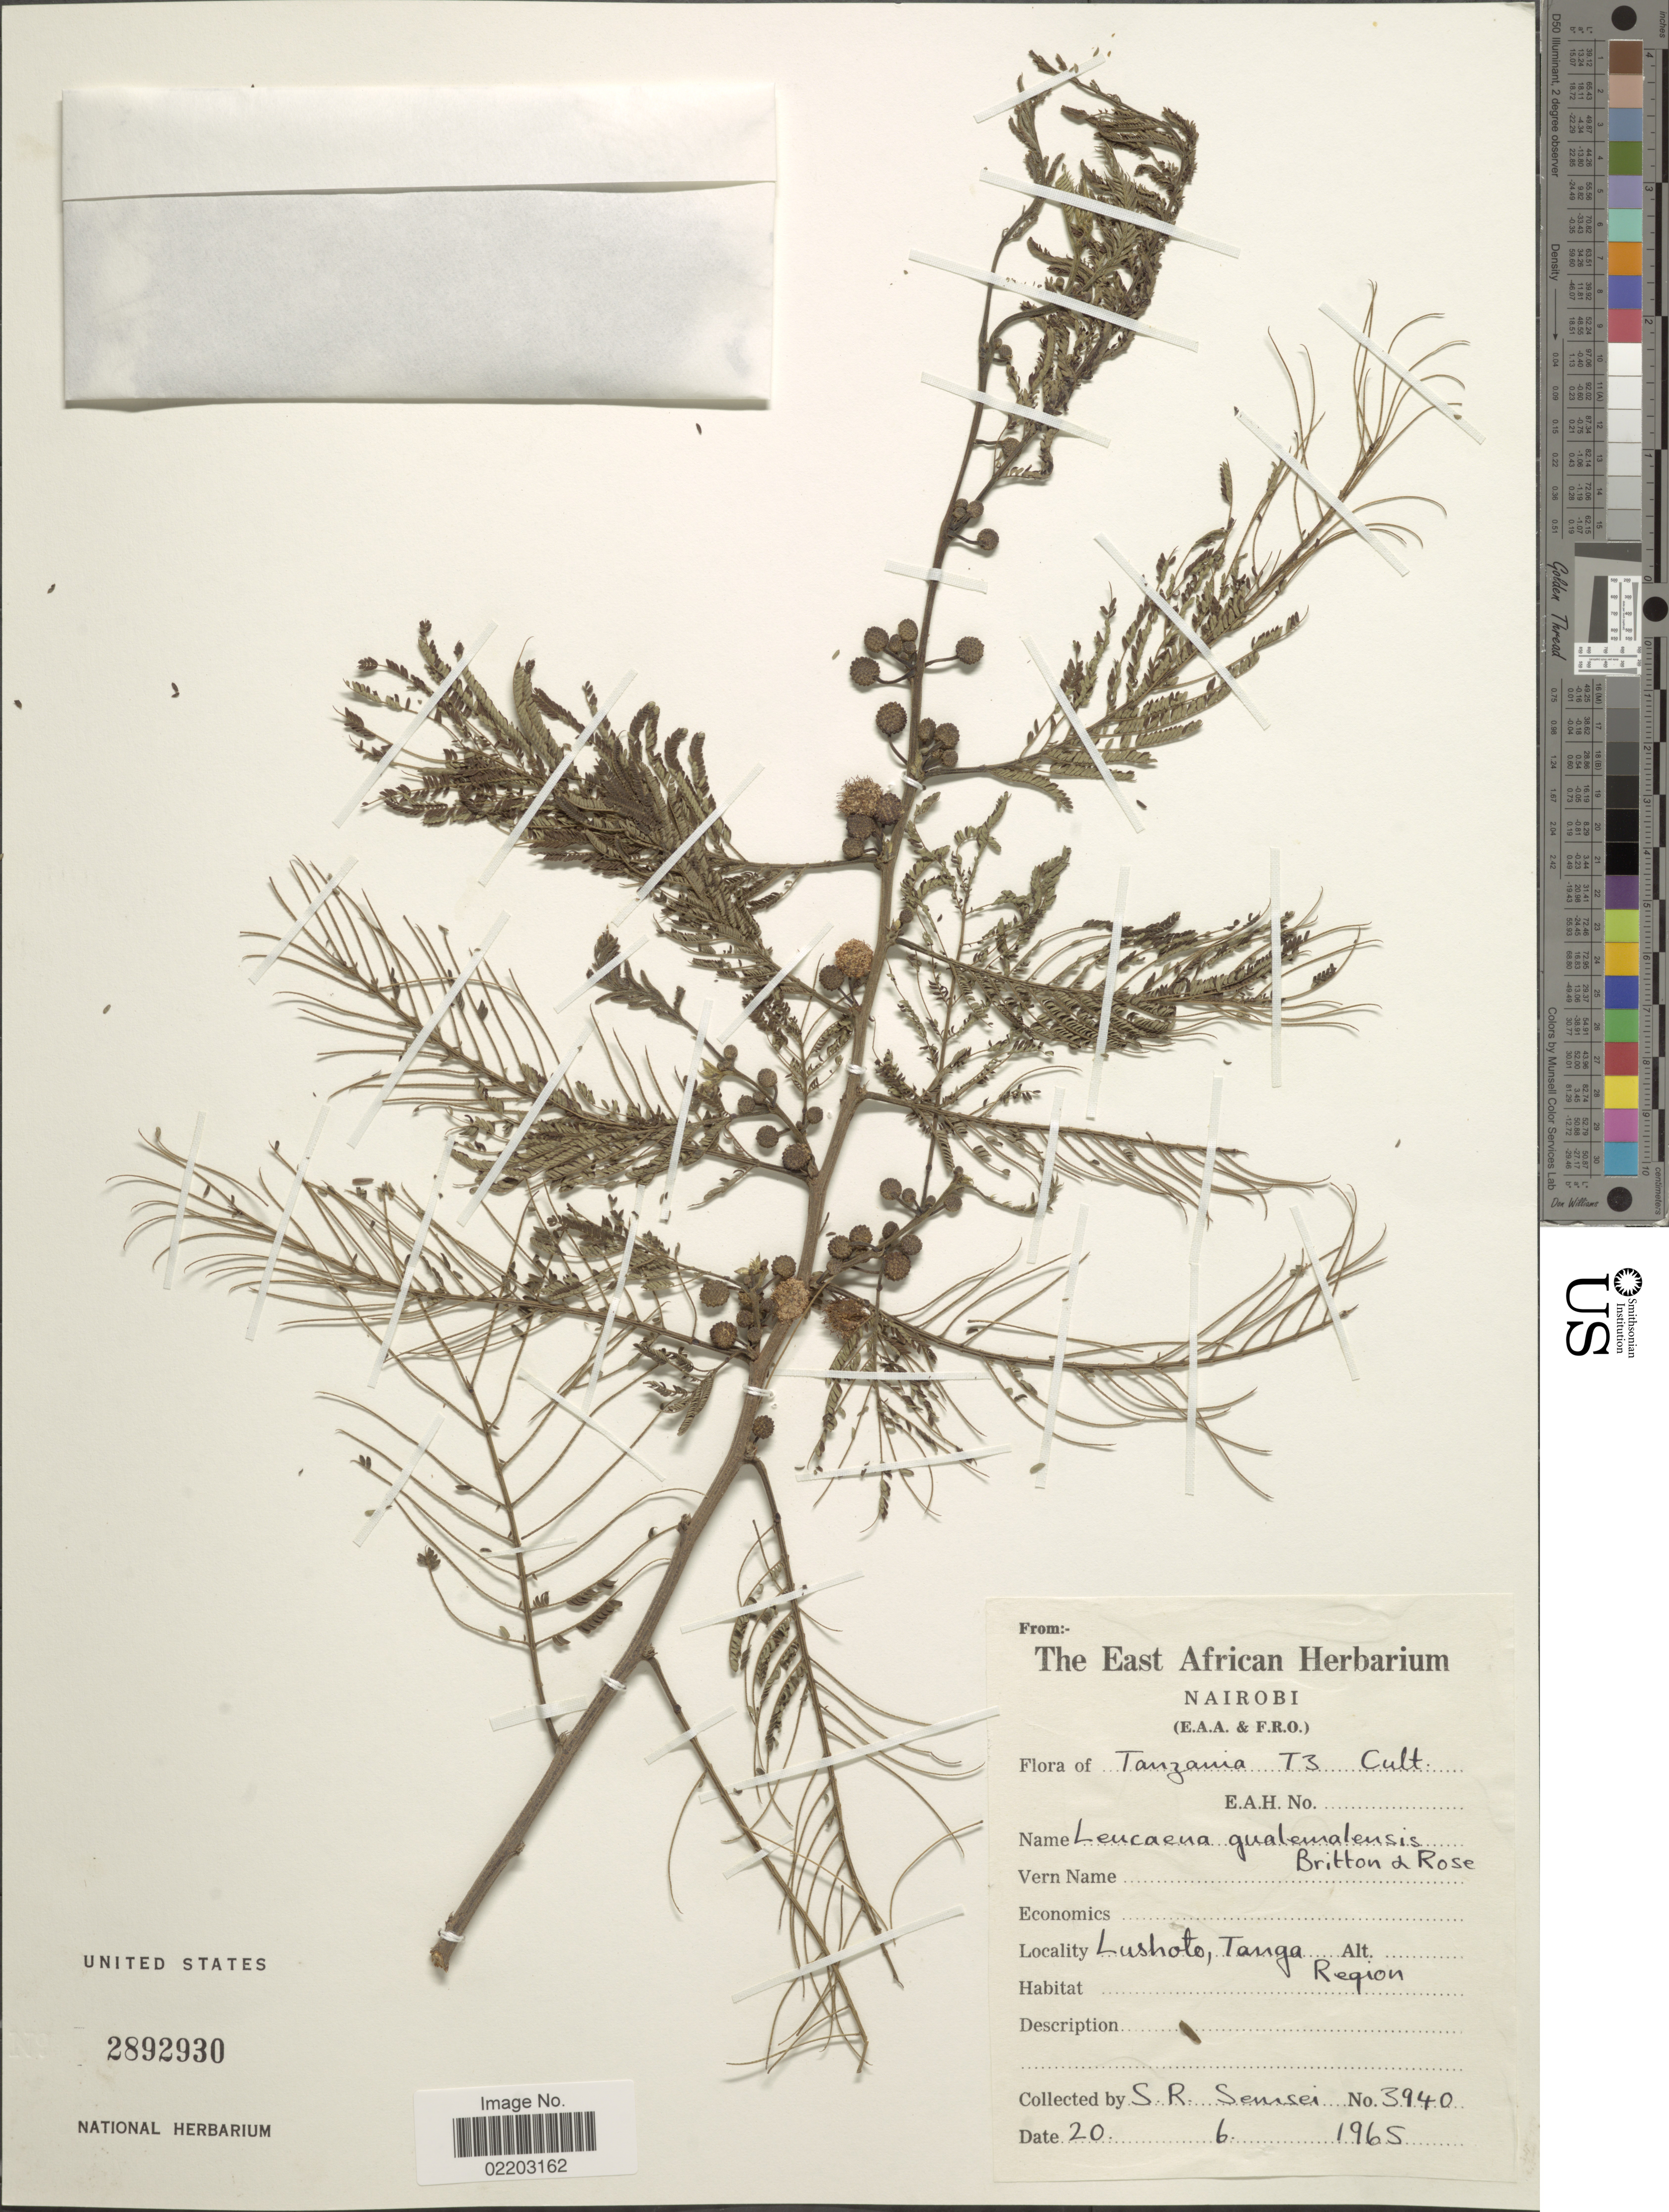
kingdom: Plantae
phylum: Tracheophyta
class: Magnoliopsida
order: Fabales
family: Fabaceae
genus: Leucaena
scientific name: Leucaena guatemalensis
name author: Britton & Rose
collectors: S. Semsei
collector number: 3940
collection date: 1965-06-20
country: Tanzania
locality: Lushoto, Tanga Region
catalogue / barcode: US 2892930